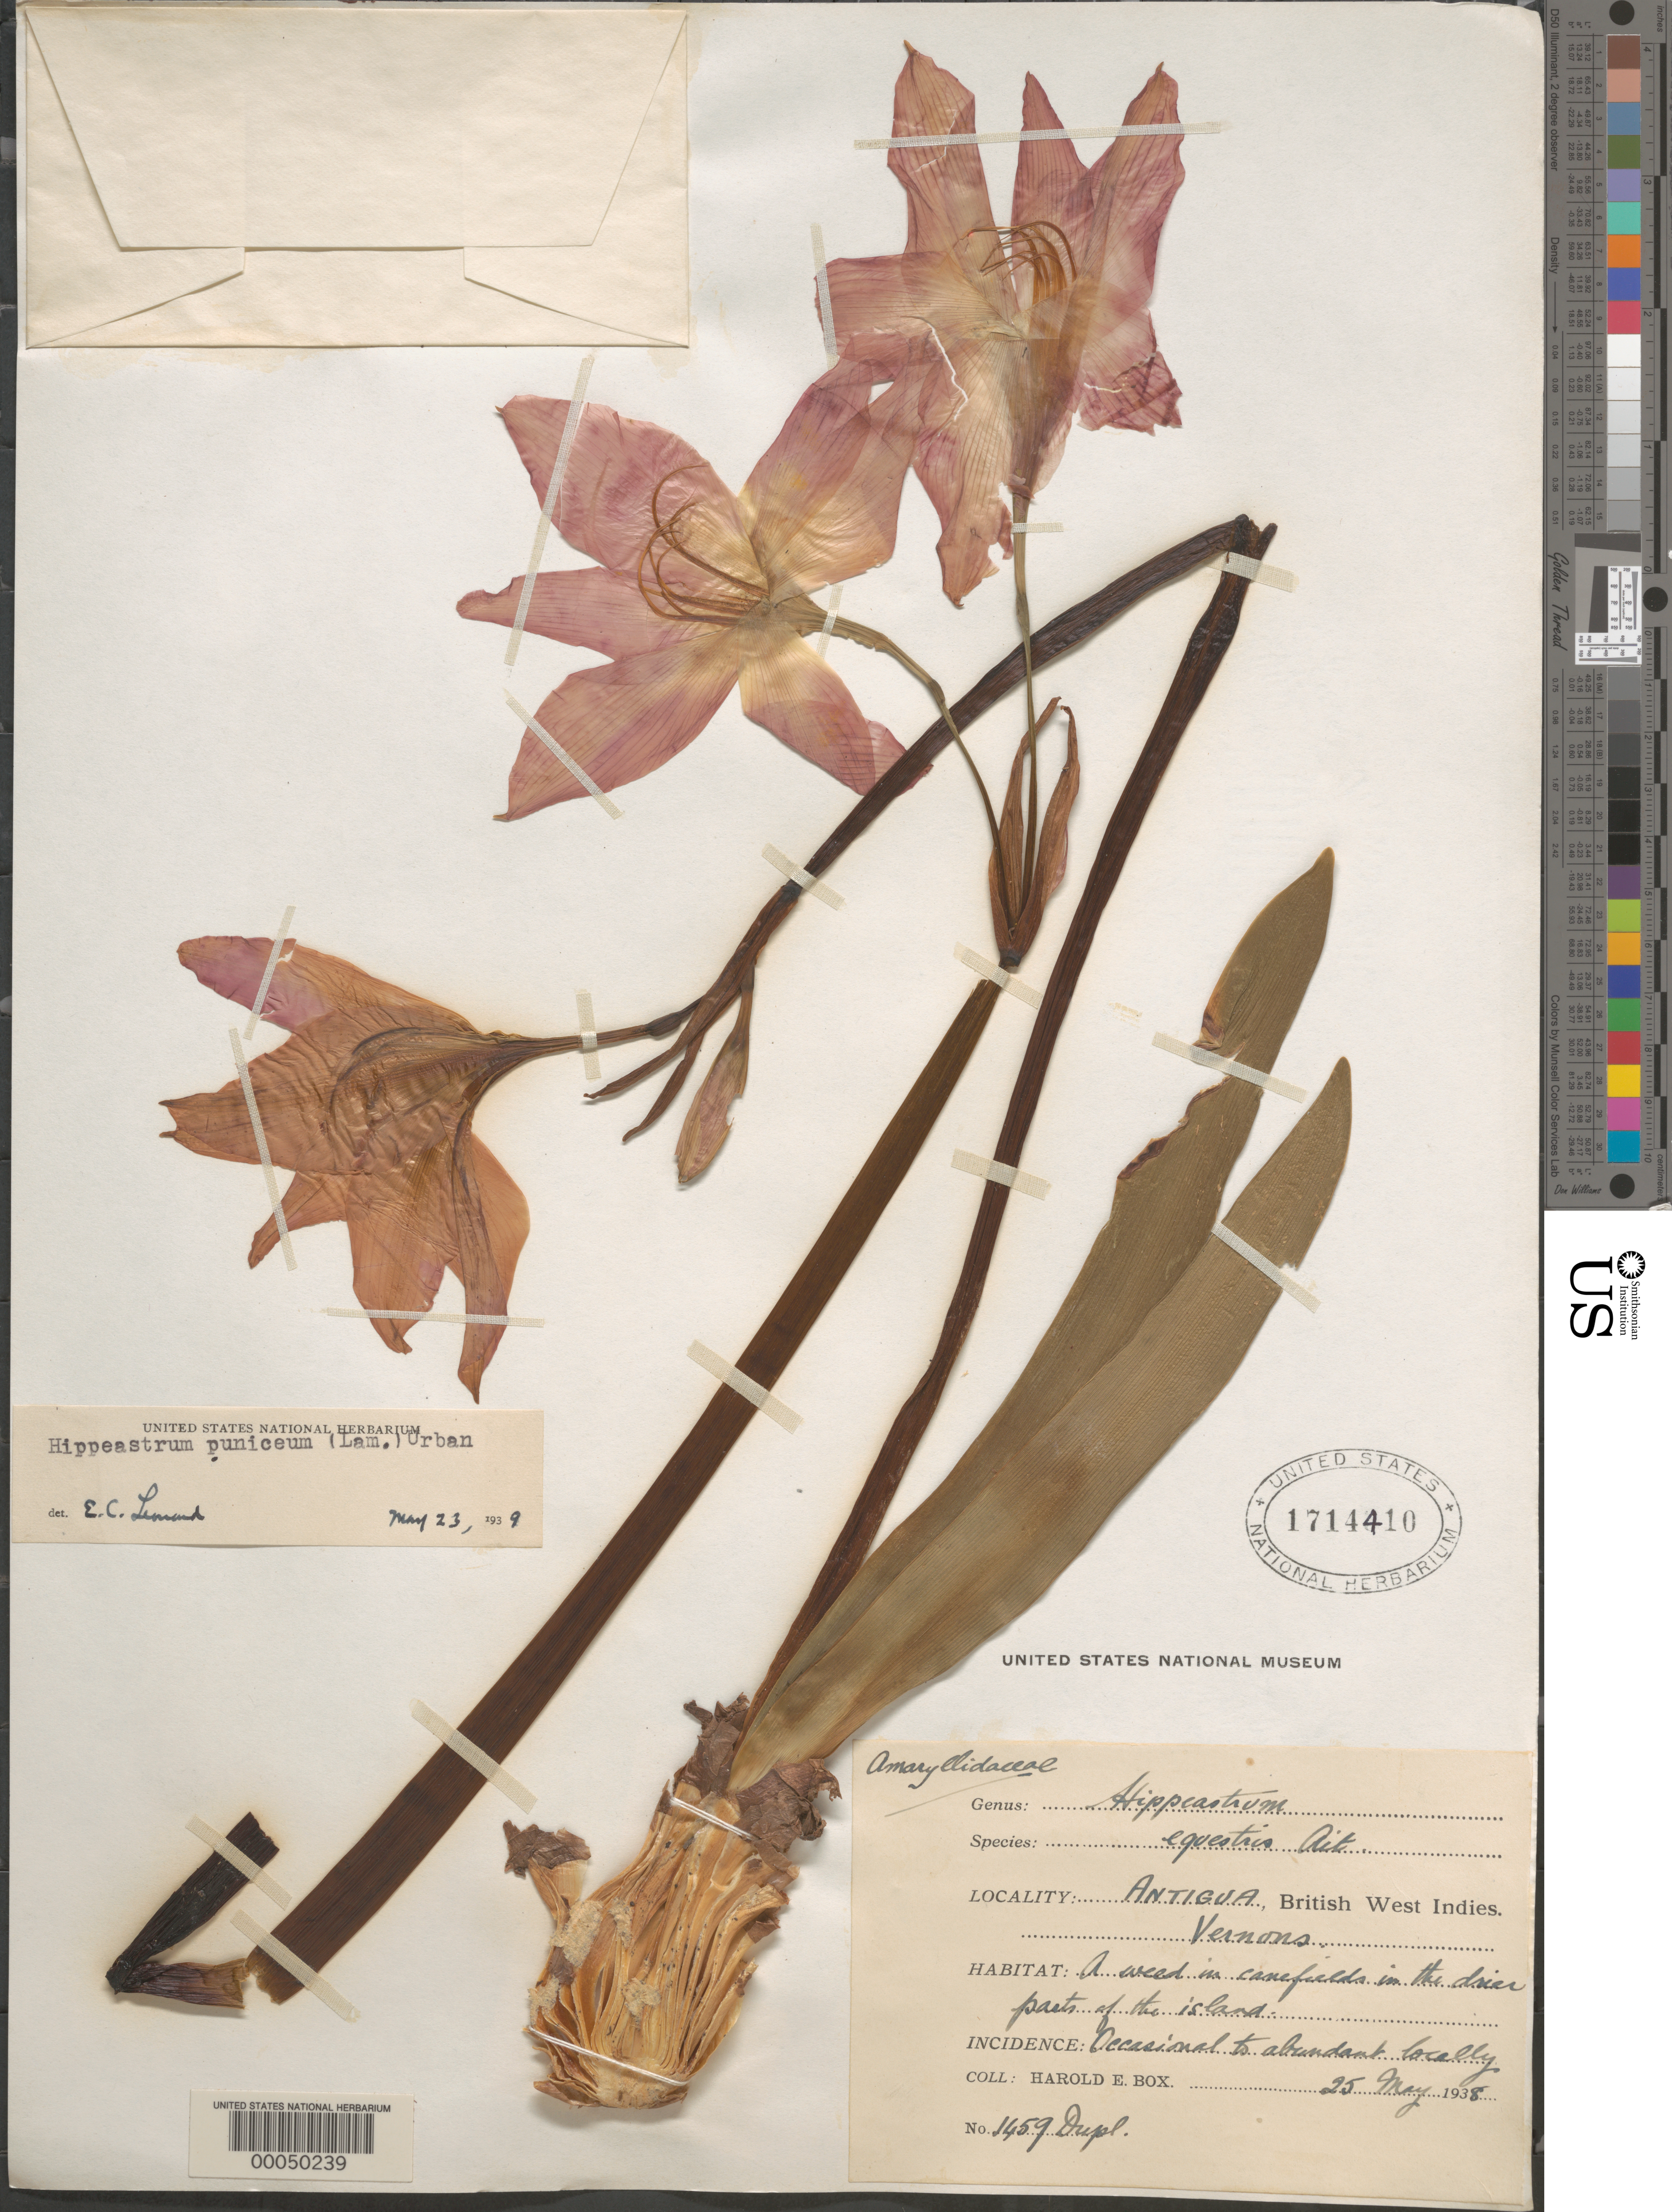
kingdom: Plantae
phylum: Tracheophyta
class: Liliopsida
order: Asparagales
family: Amaryllidaceae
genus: Hippeastrum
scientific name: Hippeastrum puniceum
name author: (Lam.) Voss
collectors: H. E. Box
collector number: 1459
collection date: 1938-05-25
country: Antigua and Barbuda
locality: British West Indies. Antigua. Vernons.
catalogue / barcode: US 1714410